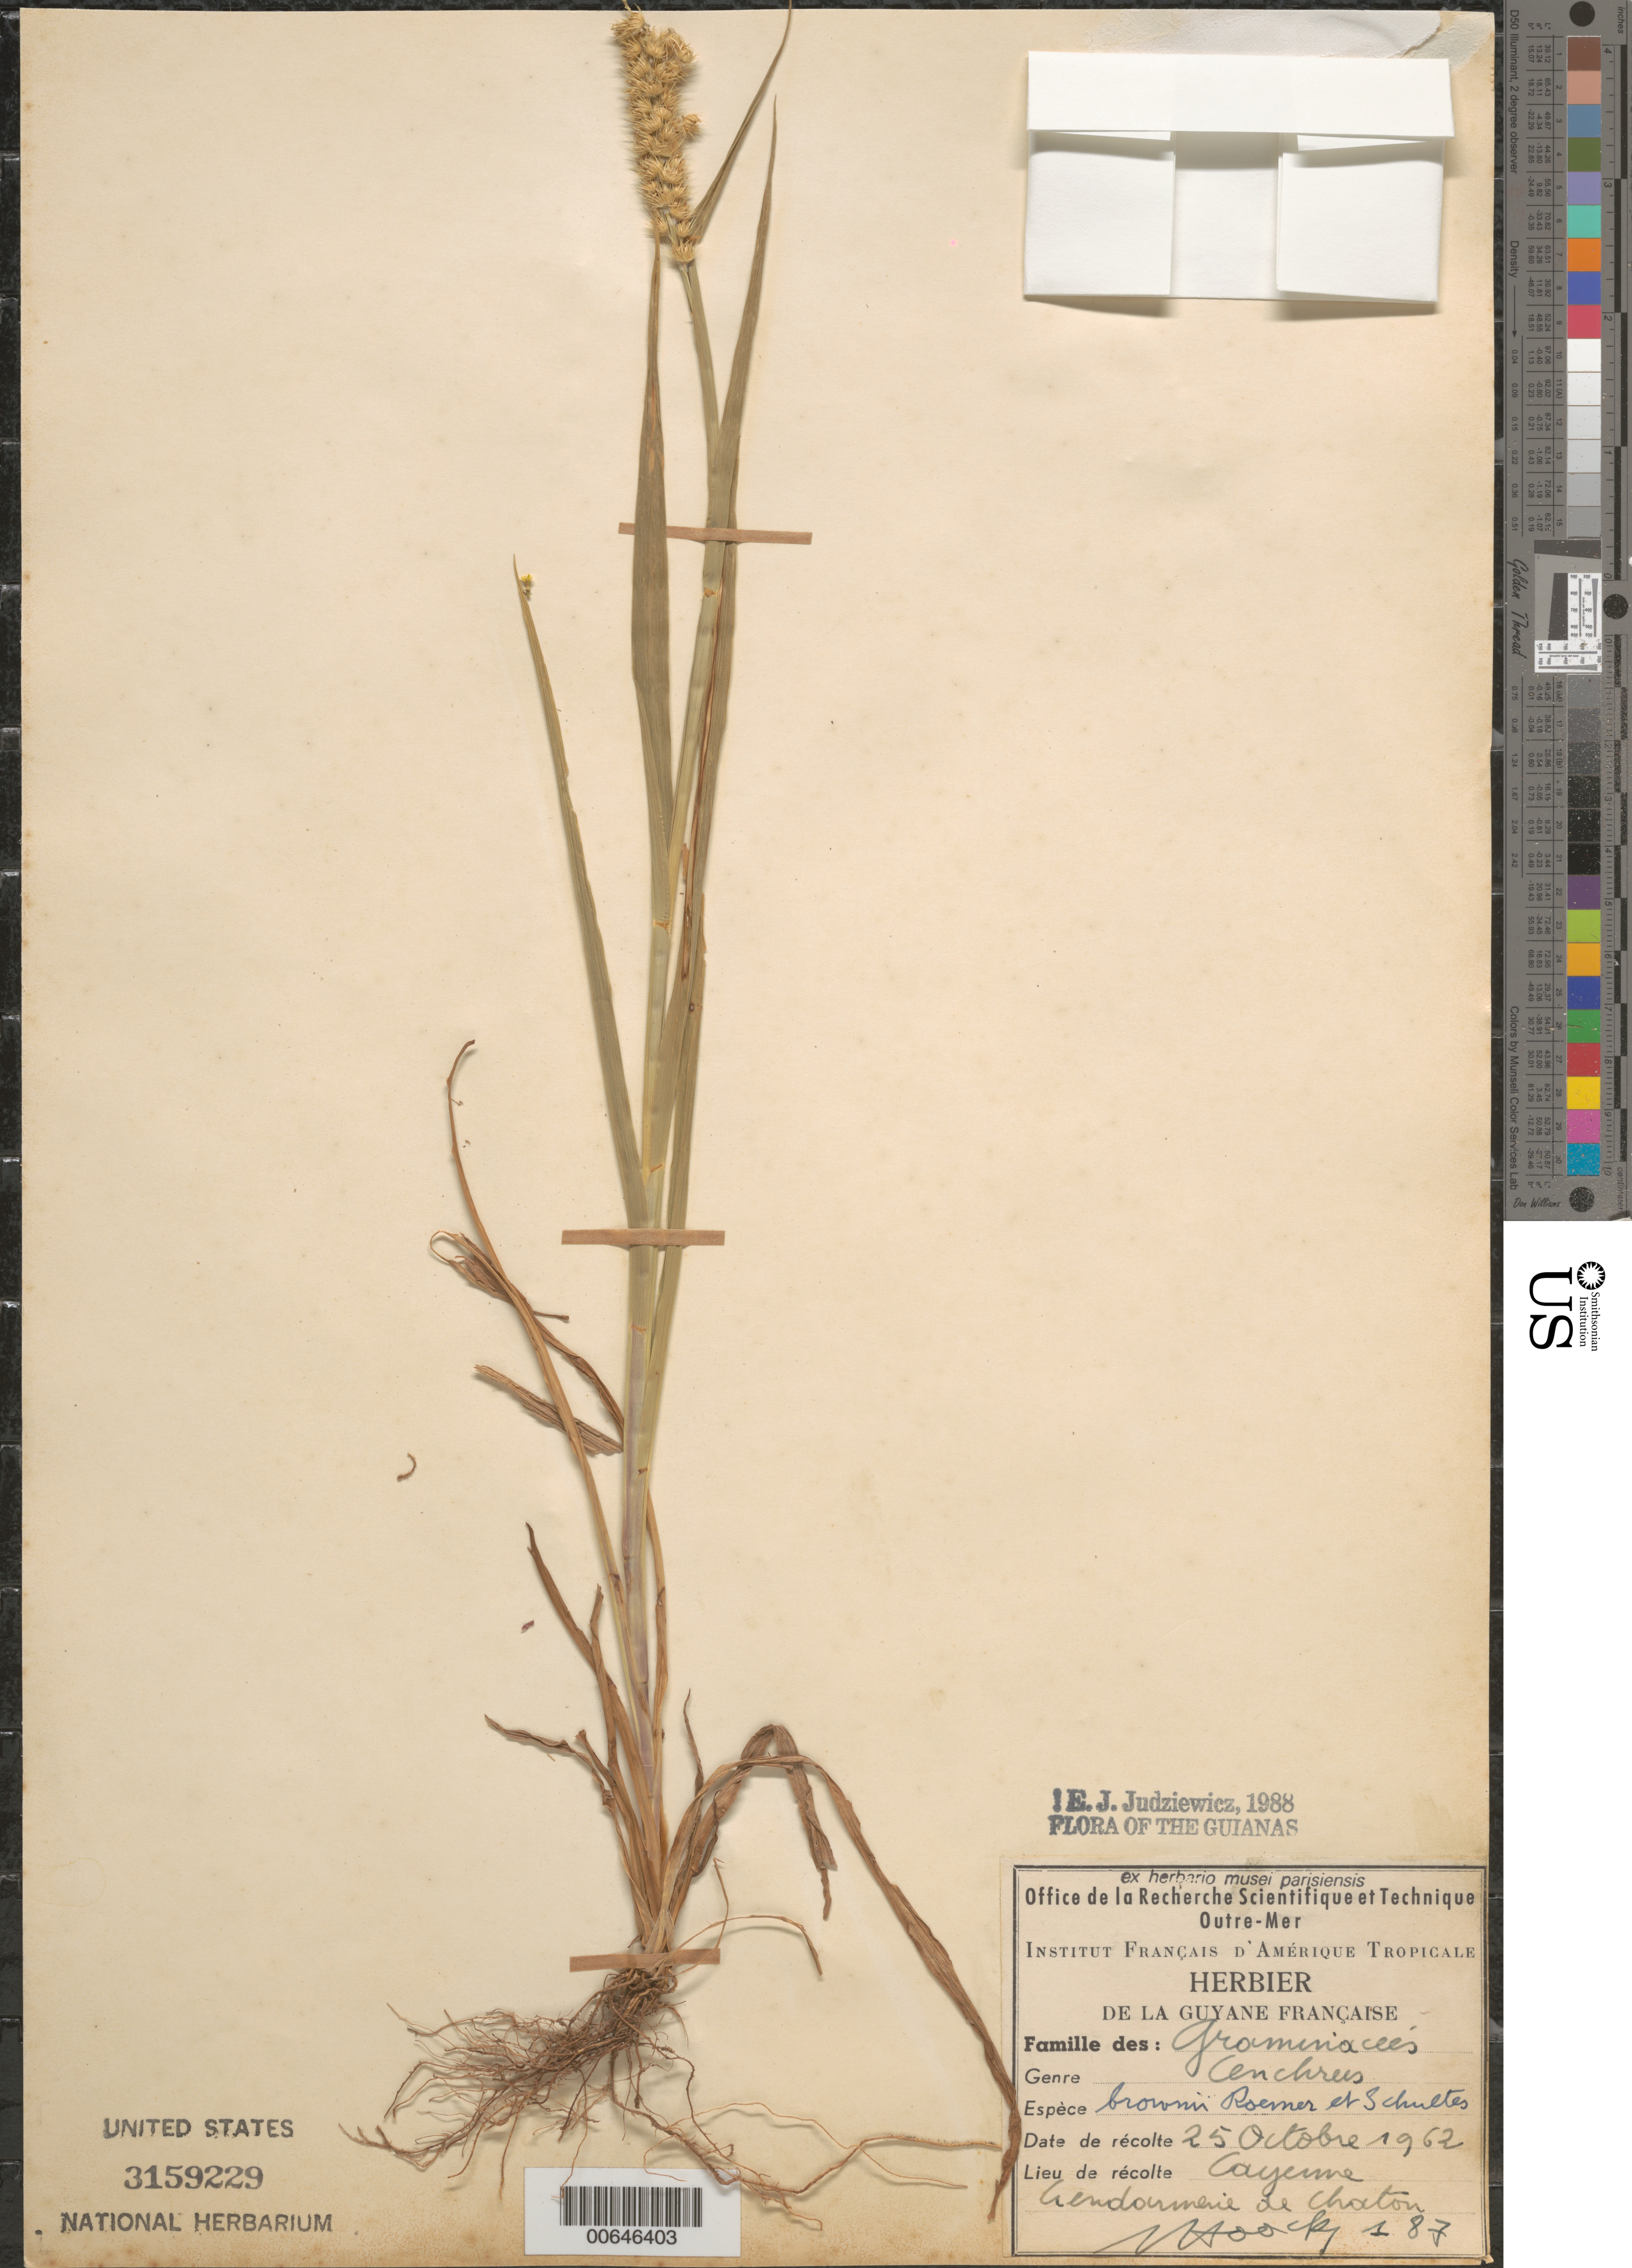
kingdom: Plantae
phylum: Tracheophyta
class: Liliopsida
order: Poales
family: Poaceae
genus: Cenchrus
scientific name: Cenchrus brownii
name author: Roem. & Schult.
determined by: Judziewicz, E. J.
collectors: J. Hoock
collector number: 187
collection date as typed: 25-Oct-62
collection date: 1962-10-25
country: French Guiana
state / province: Cayenne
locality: Cayenne, Gendourmerie de Chaton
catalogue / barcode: US 3159229